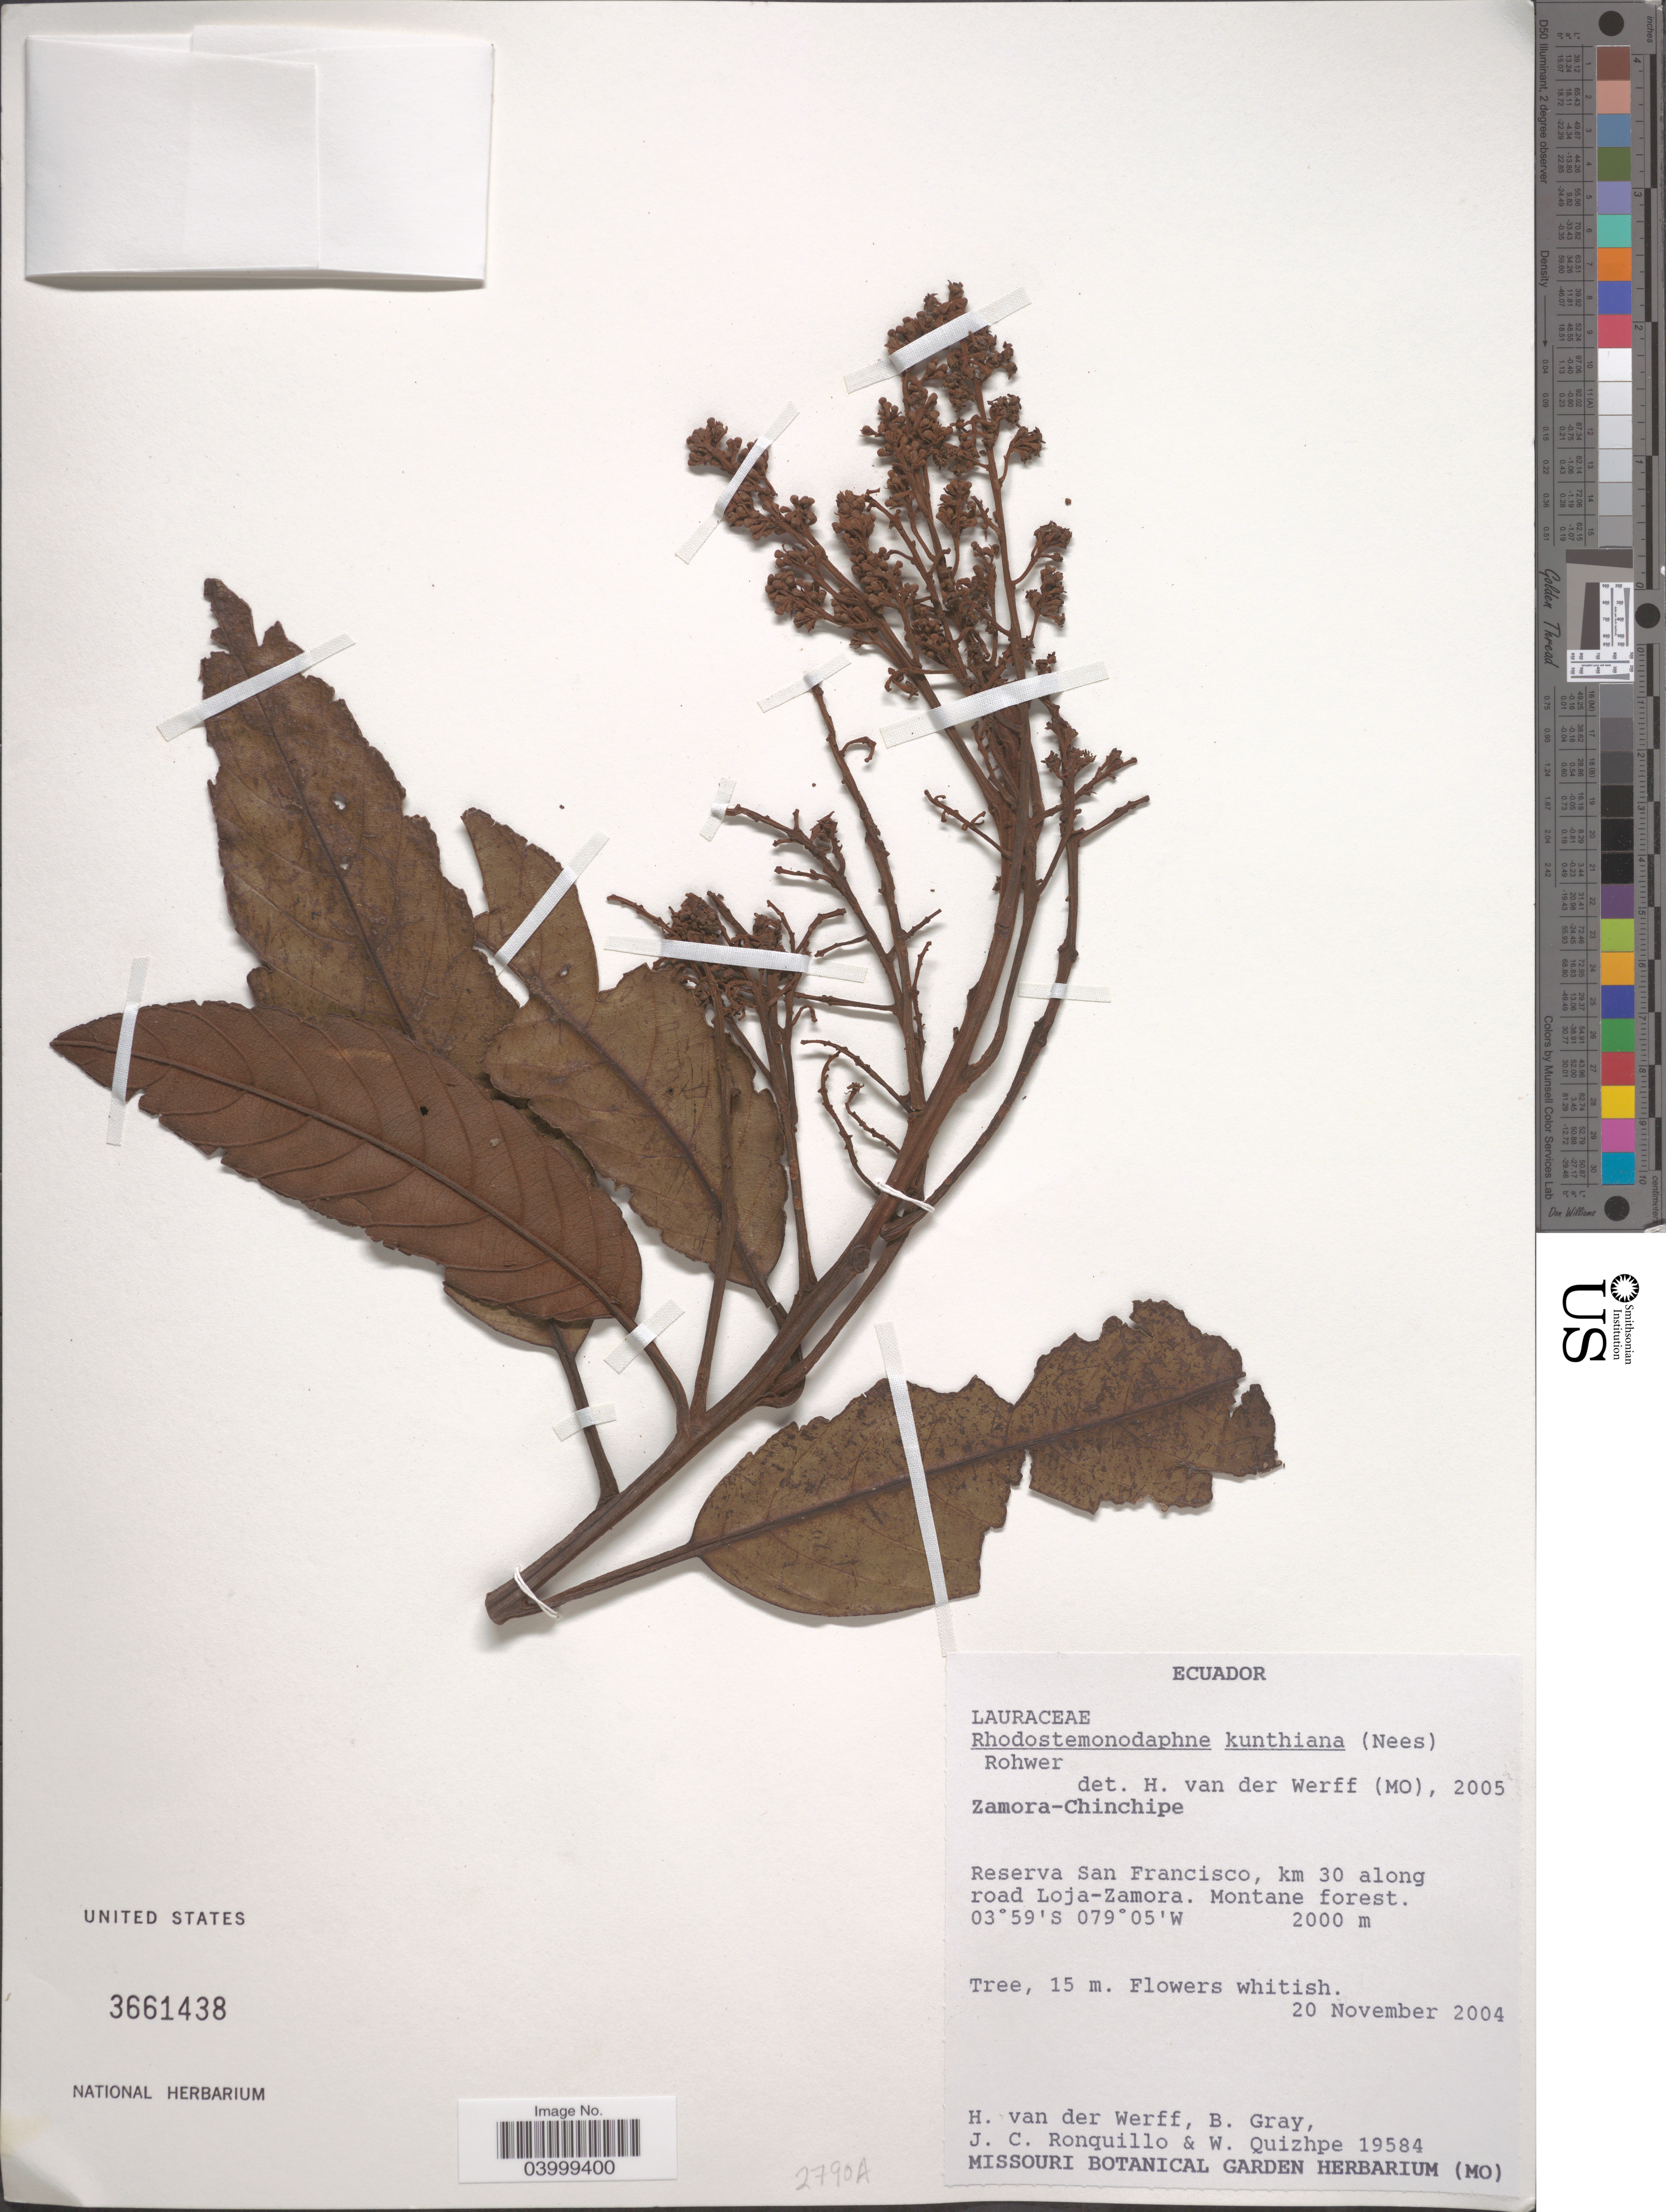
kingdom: Plantae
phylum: Tracheophyta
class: Magnoliopsida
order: Laurales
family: Lauraceae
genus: Rhodostemonodaphne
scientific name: Rhodostemonodaphne kunthiana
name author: (Nees) Rohwer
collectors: H. van der Werff, B. Gray, J. Ronquillo & W. Quizhpe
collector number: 19584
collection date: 2004-11-20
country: Ecuador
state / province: Zamora-Chinchipe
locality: Reserva San Francisco, km 39 along road Loja-Zamora.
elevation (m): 2000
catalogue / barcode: US 3661438